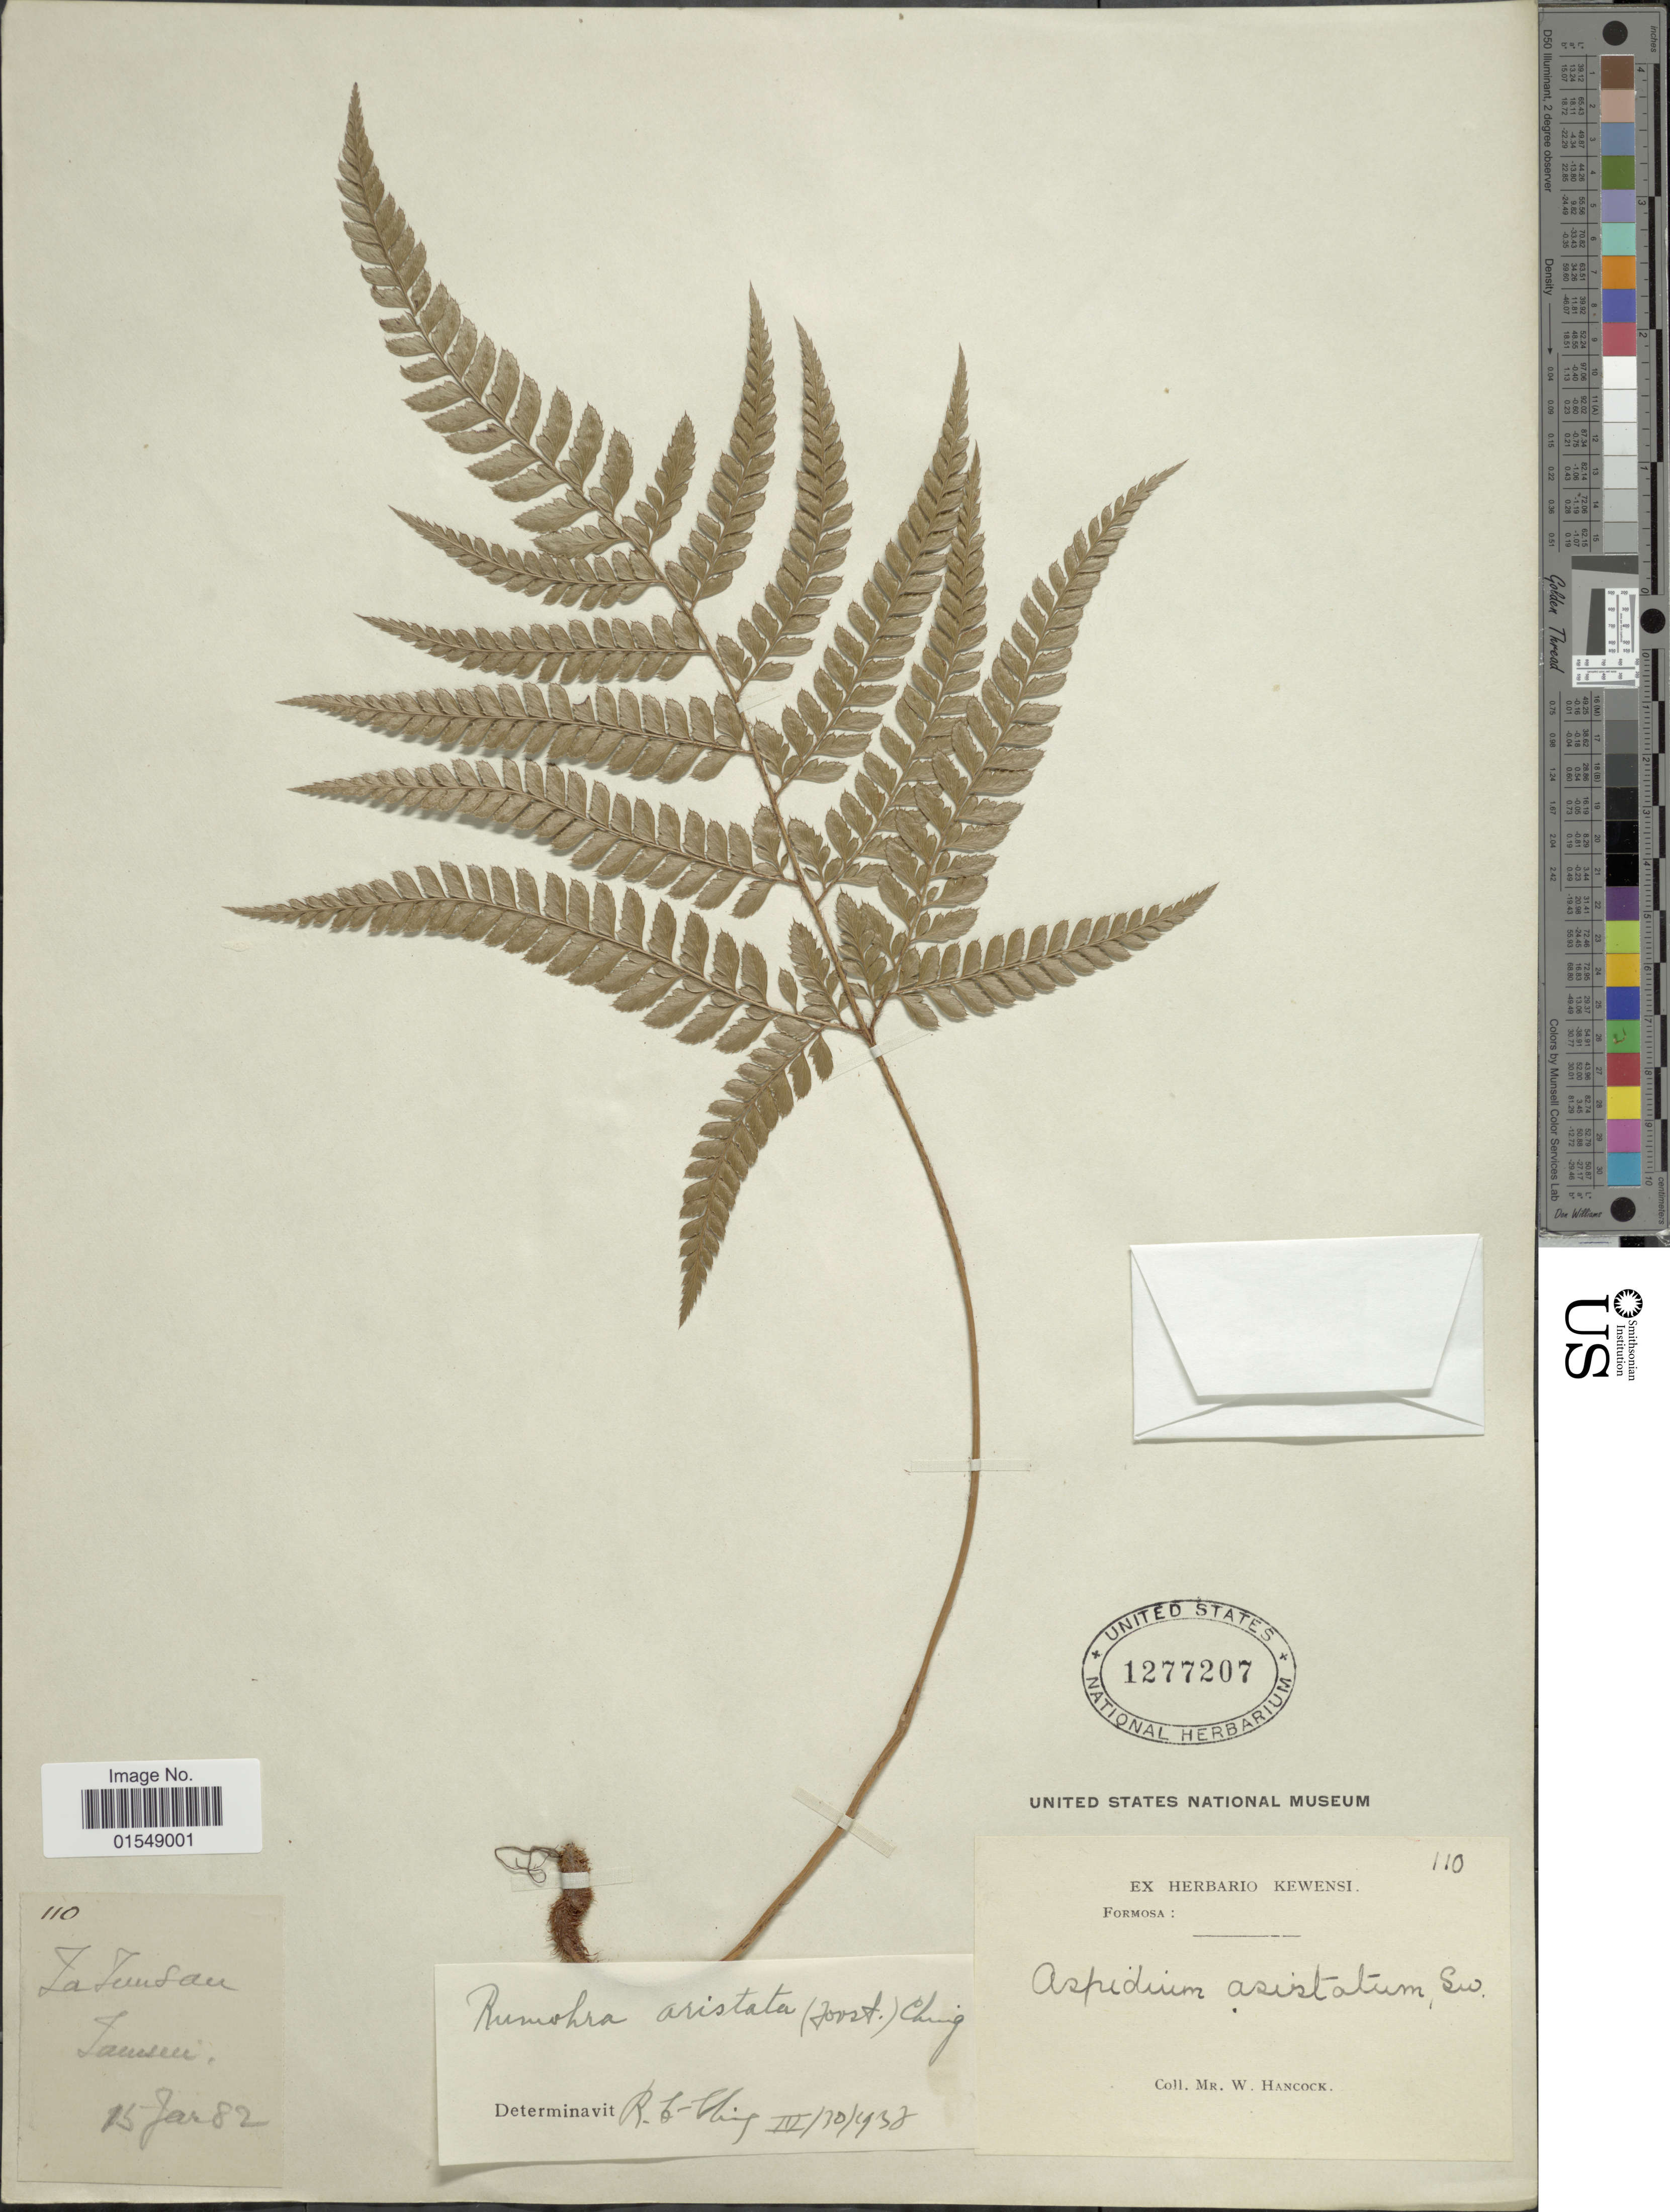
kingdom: Plantae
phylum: Tracheophyta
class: Polypodiopsida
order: Polypodiales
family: Dryopteridaceae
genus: Arachniodes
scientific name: Arachniodes aristata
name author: (G. Forst.) Tindale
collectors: W. Hancock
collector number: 110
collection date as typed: Transcribed d/m/y: 15/1/82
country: Taiwan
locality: Formosa, Ja Jemsan, Tamzui [interpreted]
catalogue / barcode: US 1277207